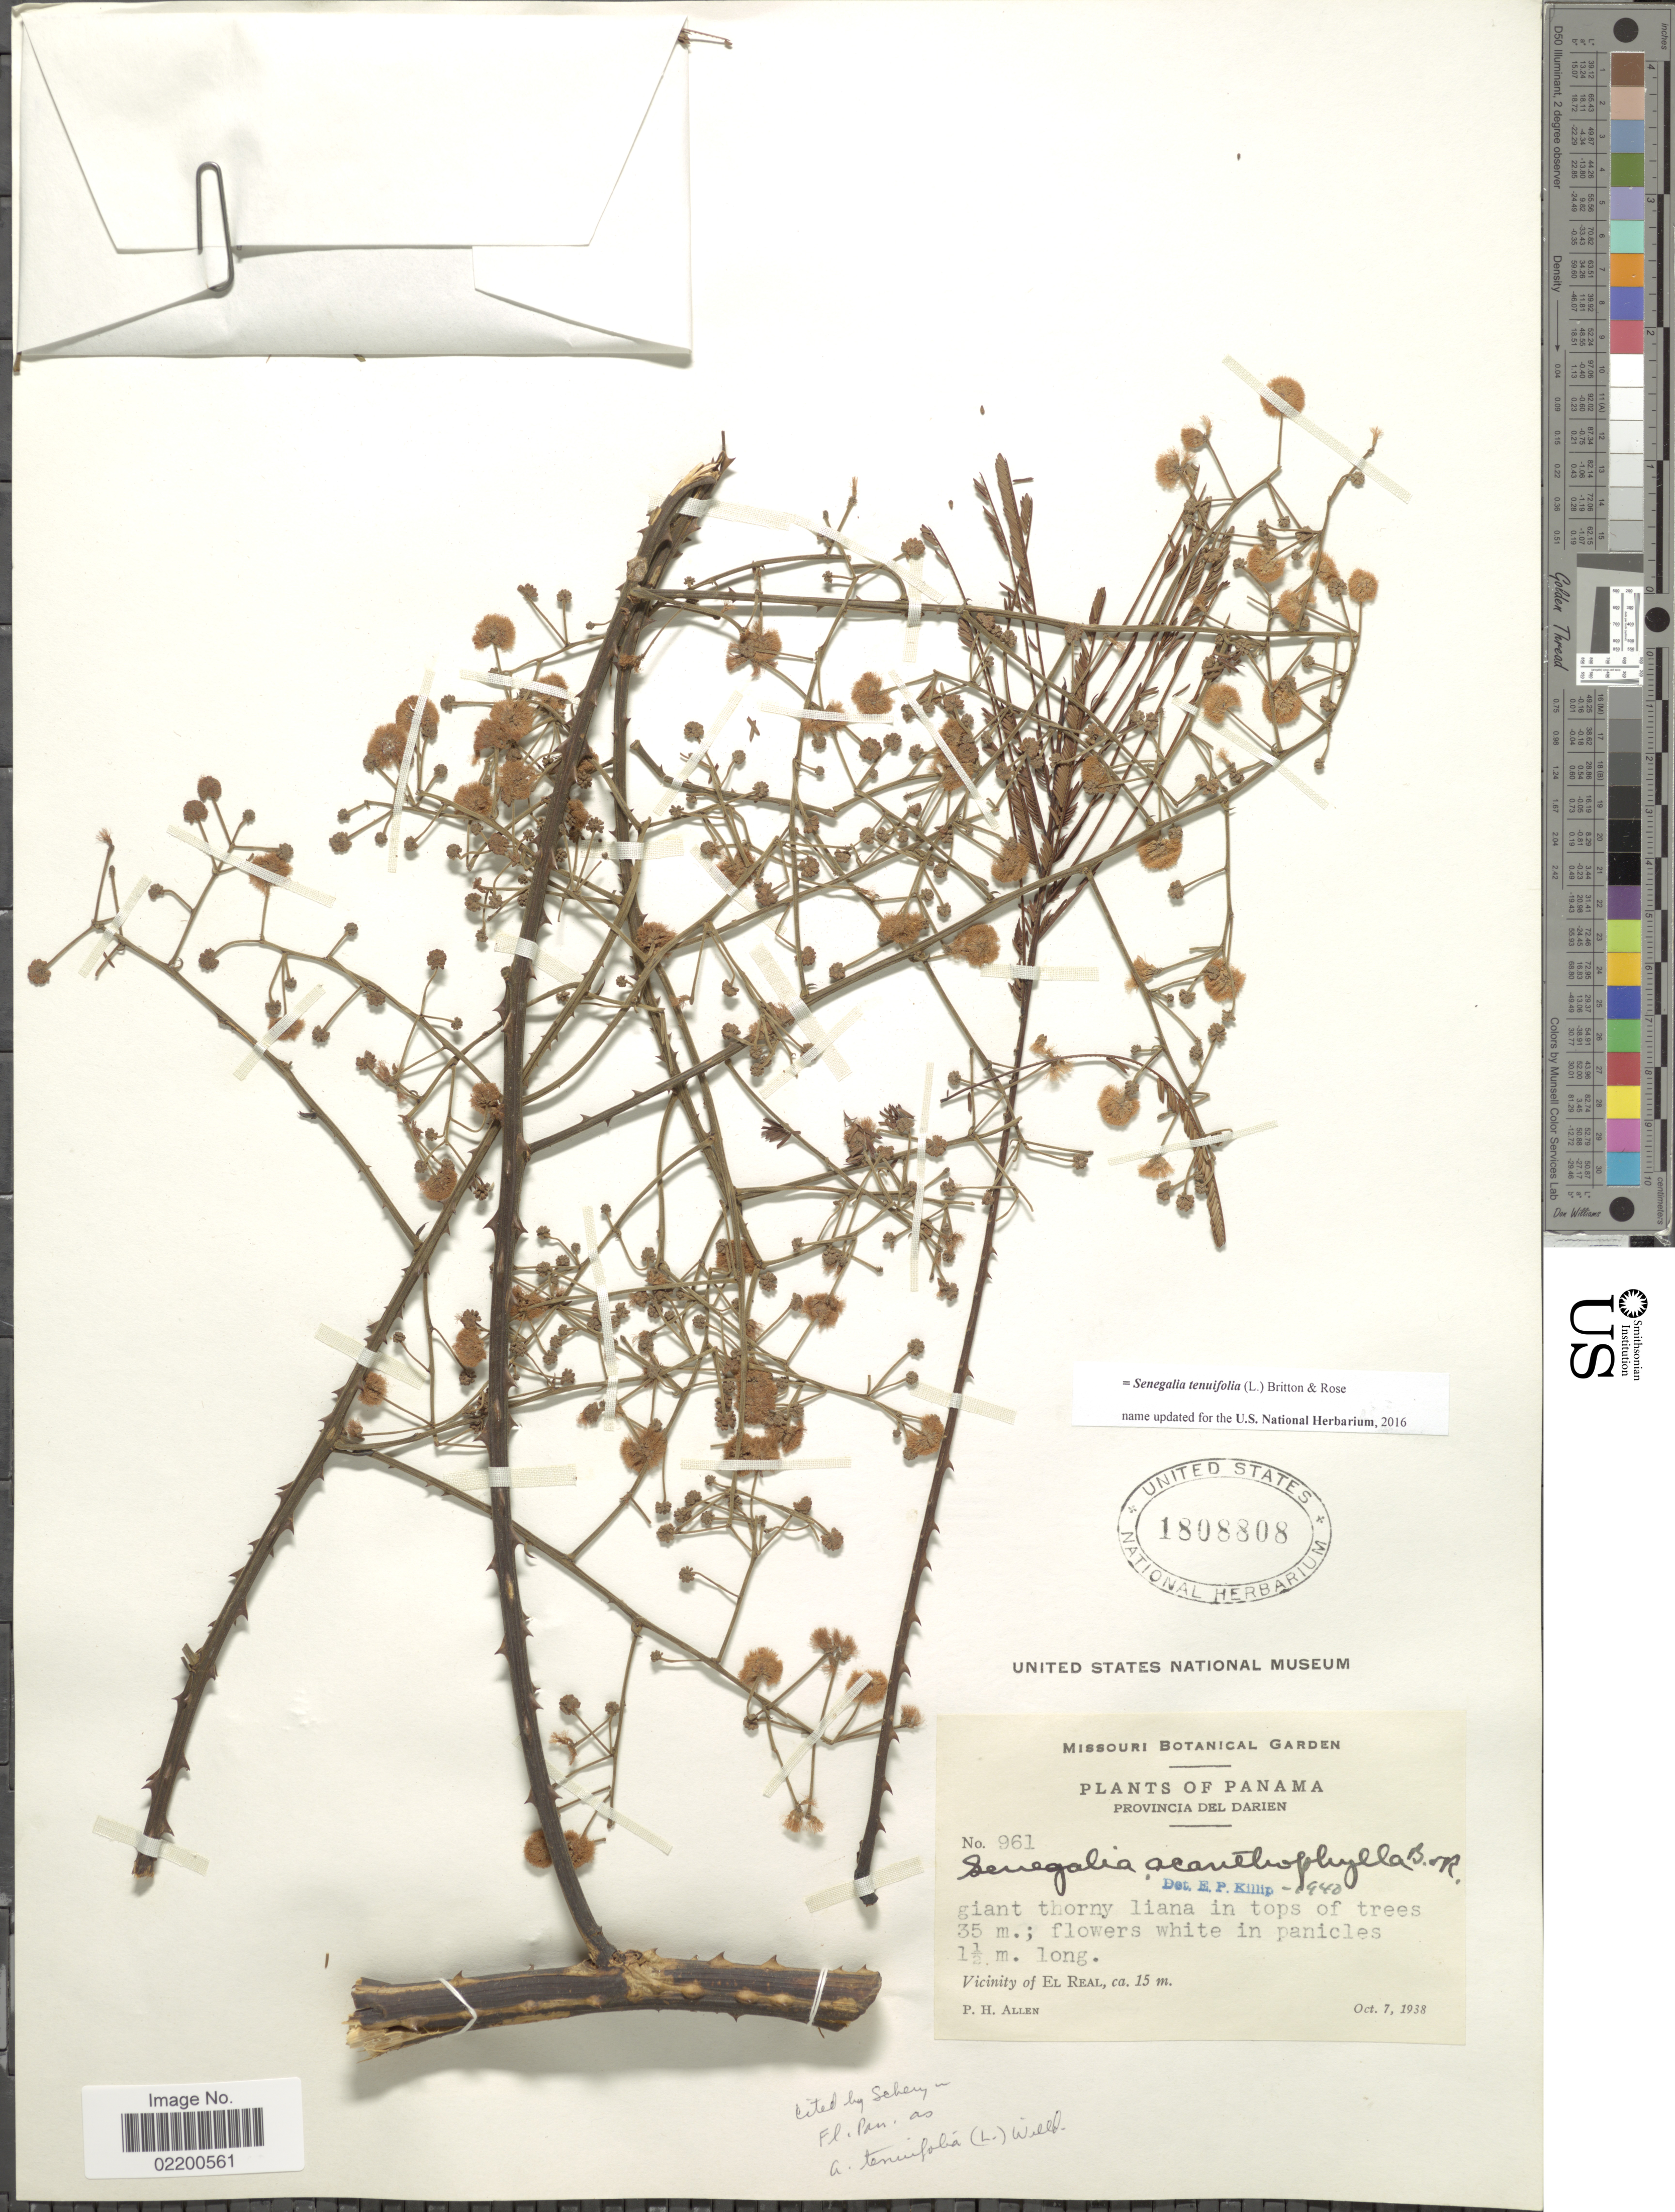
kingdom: Plantae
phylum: Tracheophyta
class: Magnoliopsida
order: Fabales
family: Fabaceae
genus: Senegalia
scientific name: Senegalia tenuifolia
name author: (L.) Britton & Rose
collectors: P. H. Allen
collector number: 961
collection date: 1938-10-07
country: Panama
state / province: Darién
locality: Provincia Del Darien, Vicinity of El Real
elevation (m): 15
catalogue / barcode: US 1808808